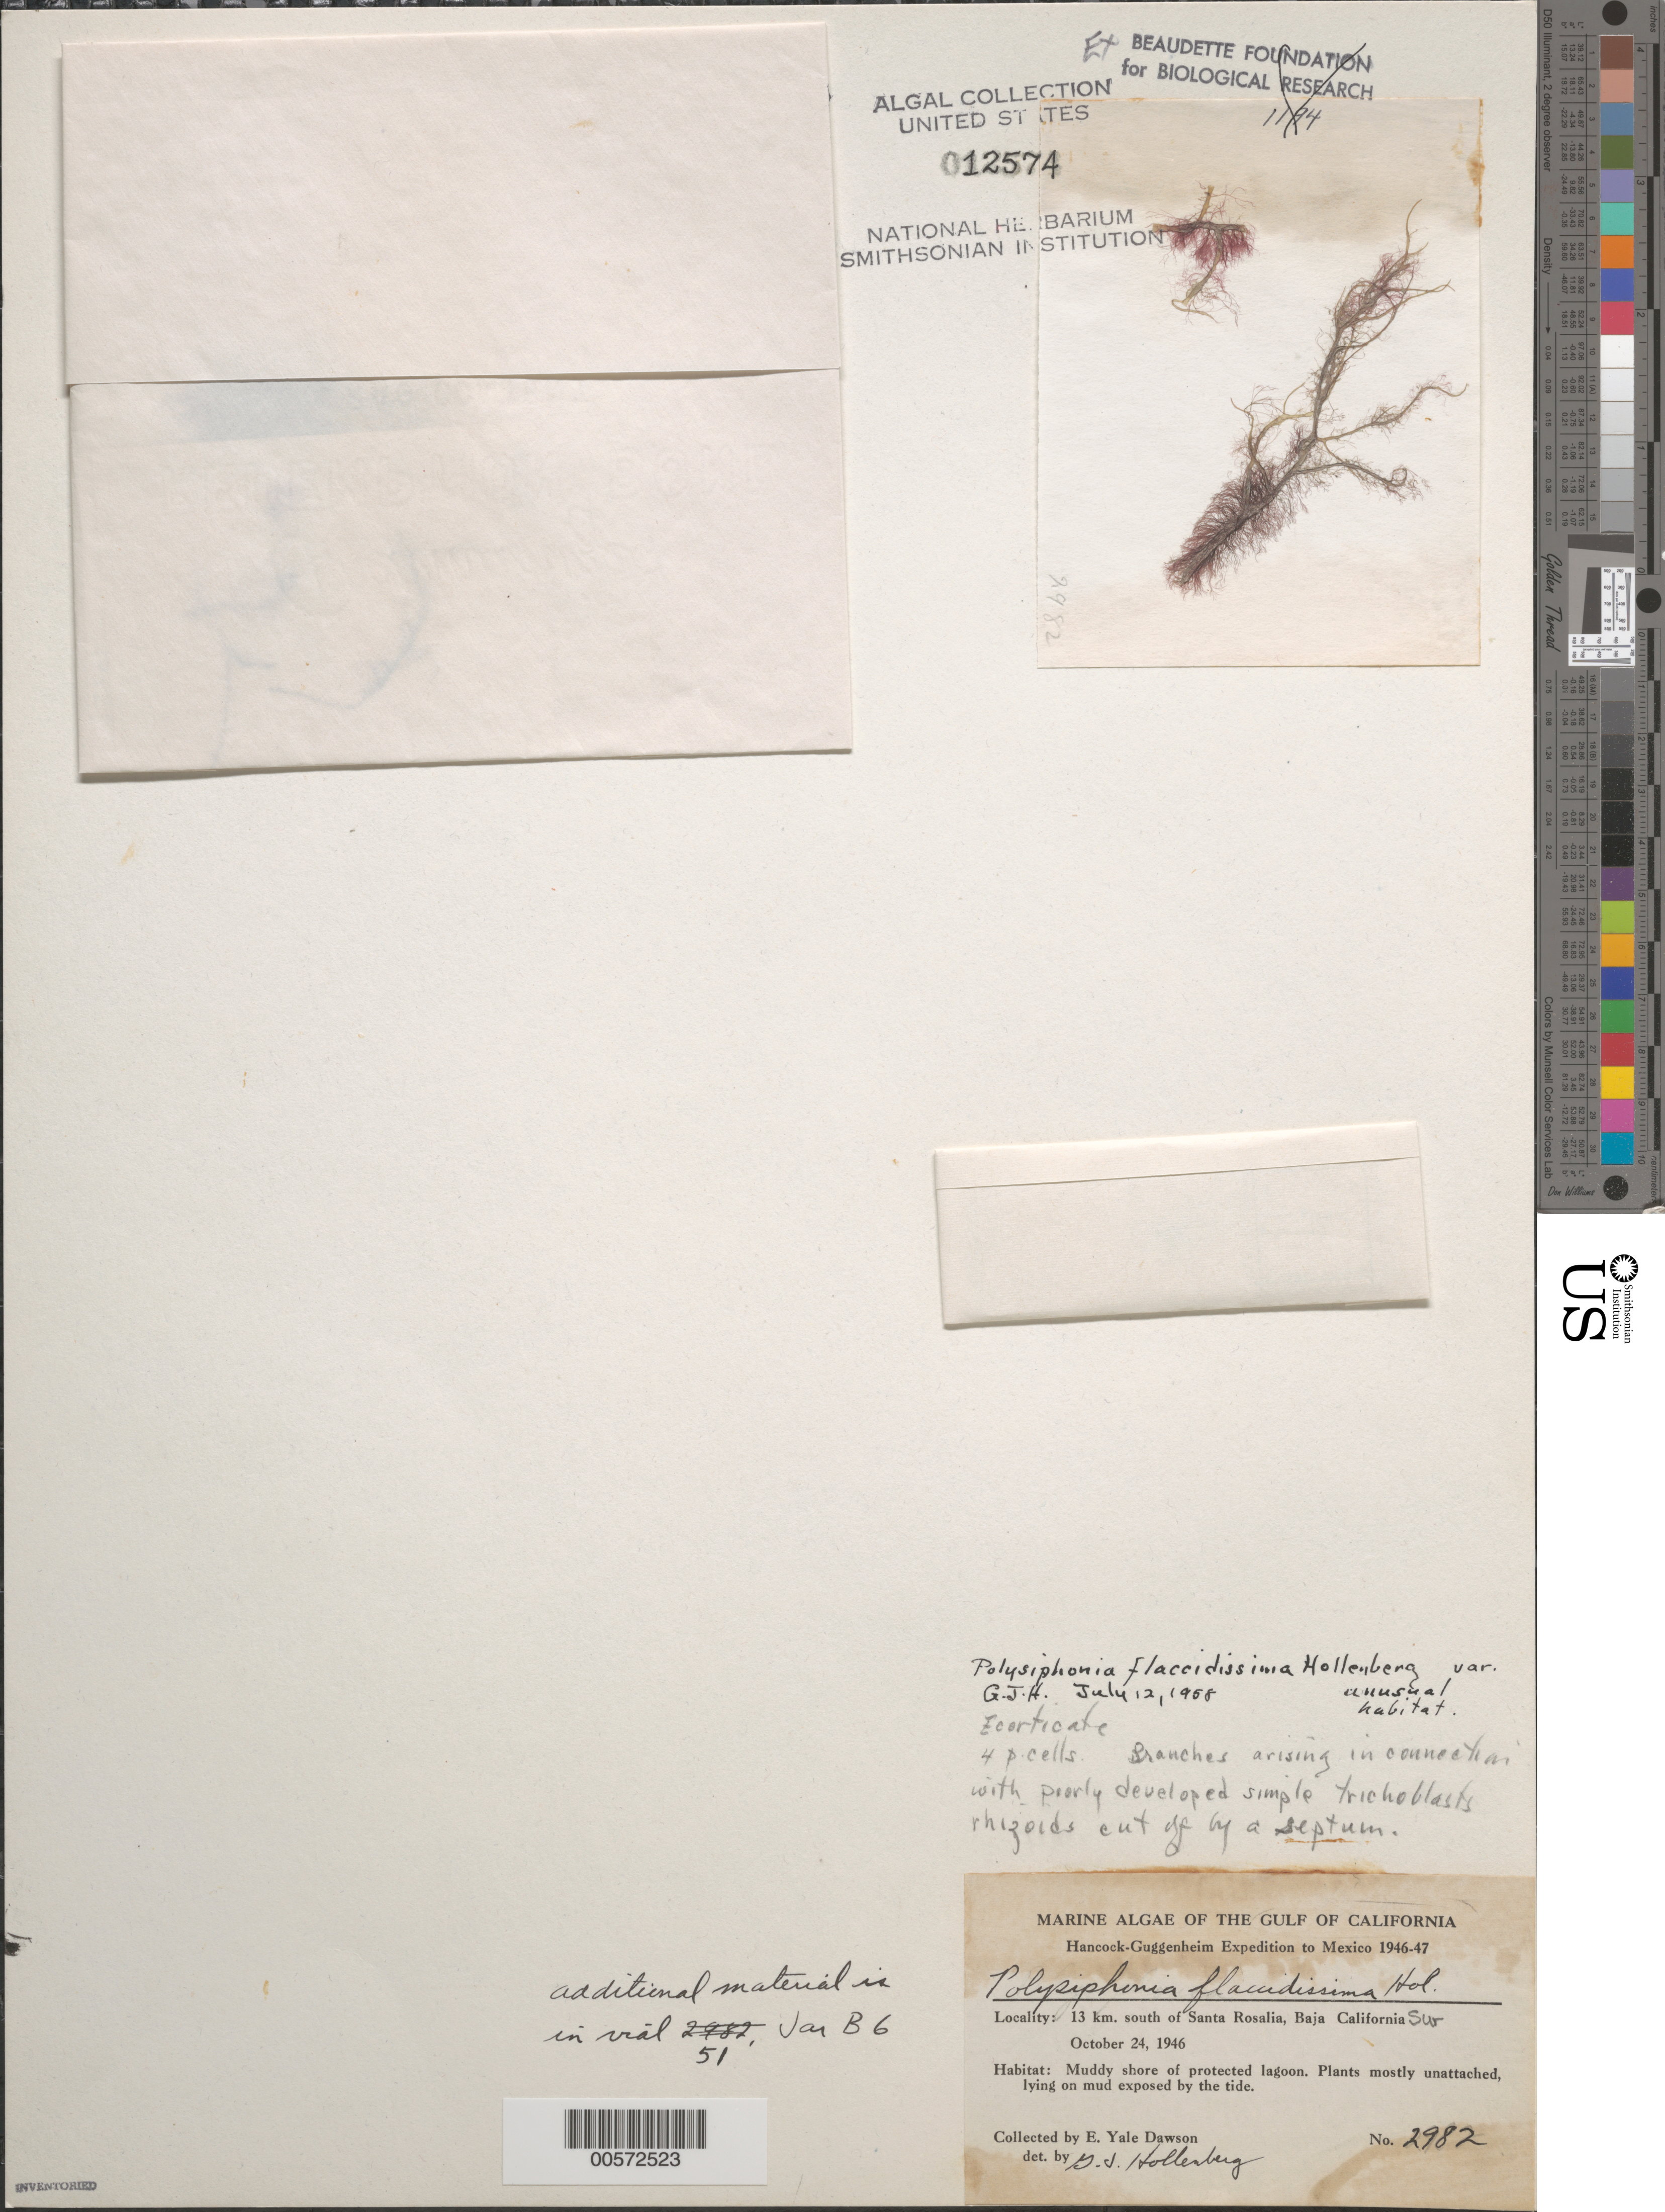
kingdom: Plantae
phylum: Rhodophyta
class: Florideophyceae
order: Ceramiales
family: Rhodomelaceae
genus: Neosiphonia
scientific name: Neosiphonia sertularioides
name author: (Gratel.) K.W. Nam & Kang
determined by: Algae name updating Project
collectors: E. Y. Dawson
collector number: EYD 2982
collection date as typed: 24 Oct 1946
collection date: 1946-10-24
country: Mexico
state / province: Baja California Sur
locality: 13 km south of Punta Santa Rosalia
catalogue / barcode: US 12574